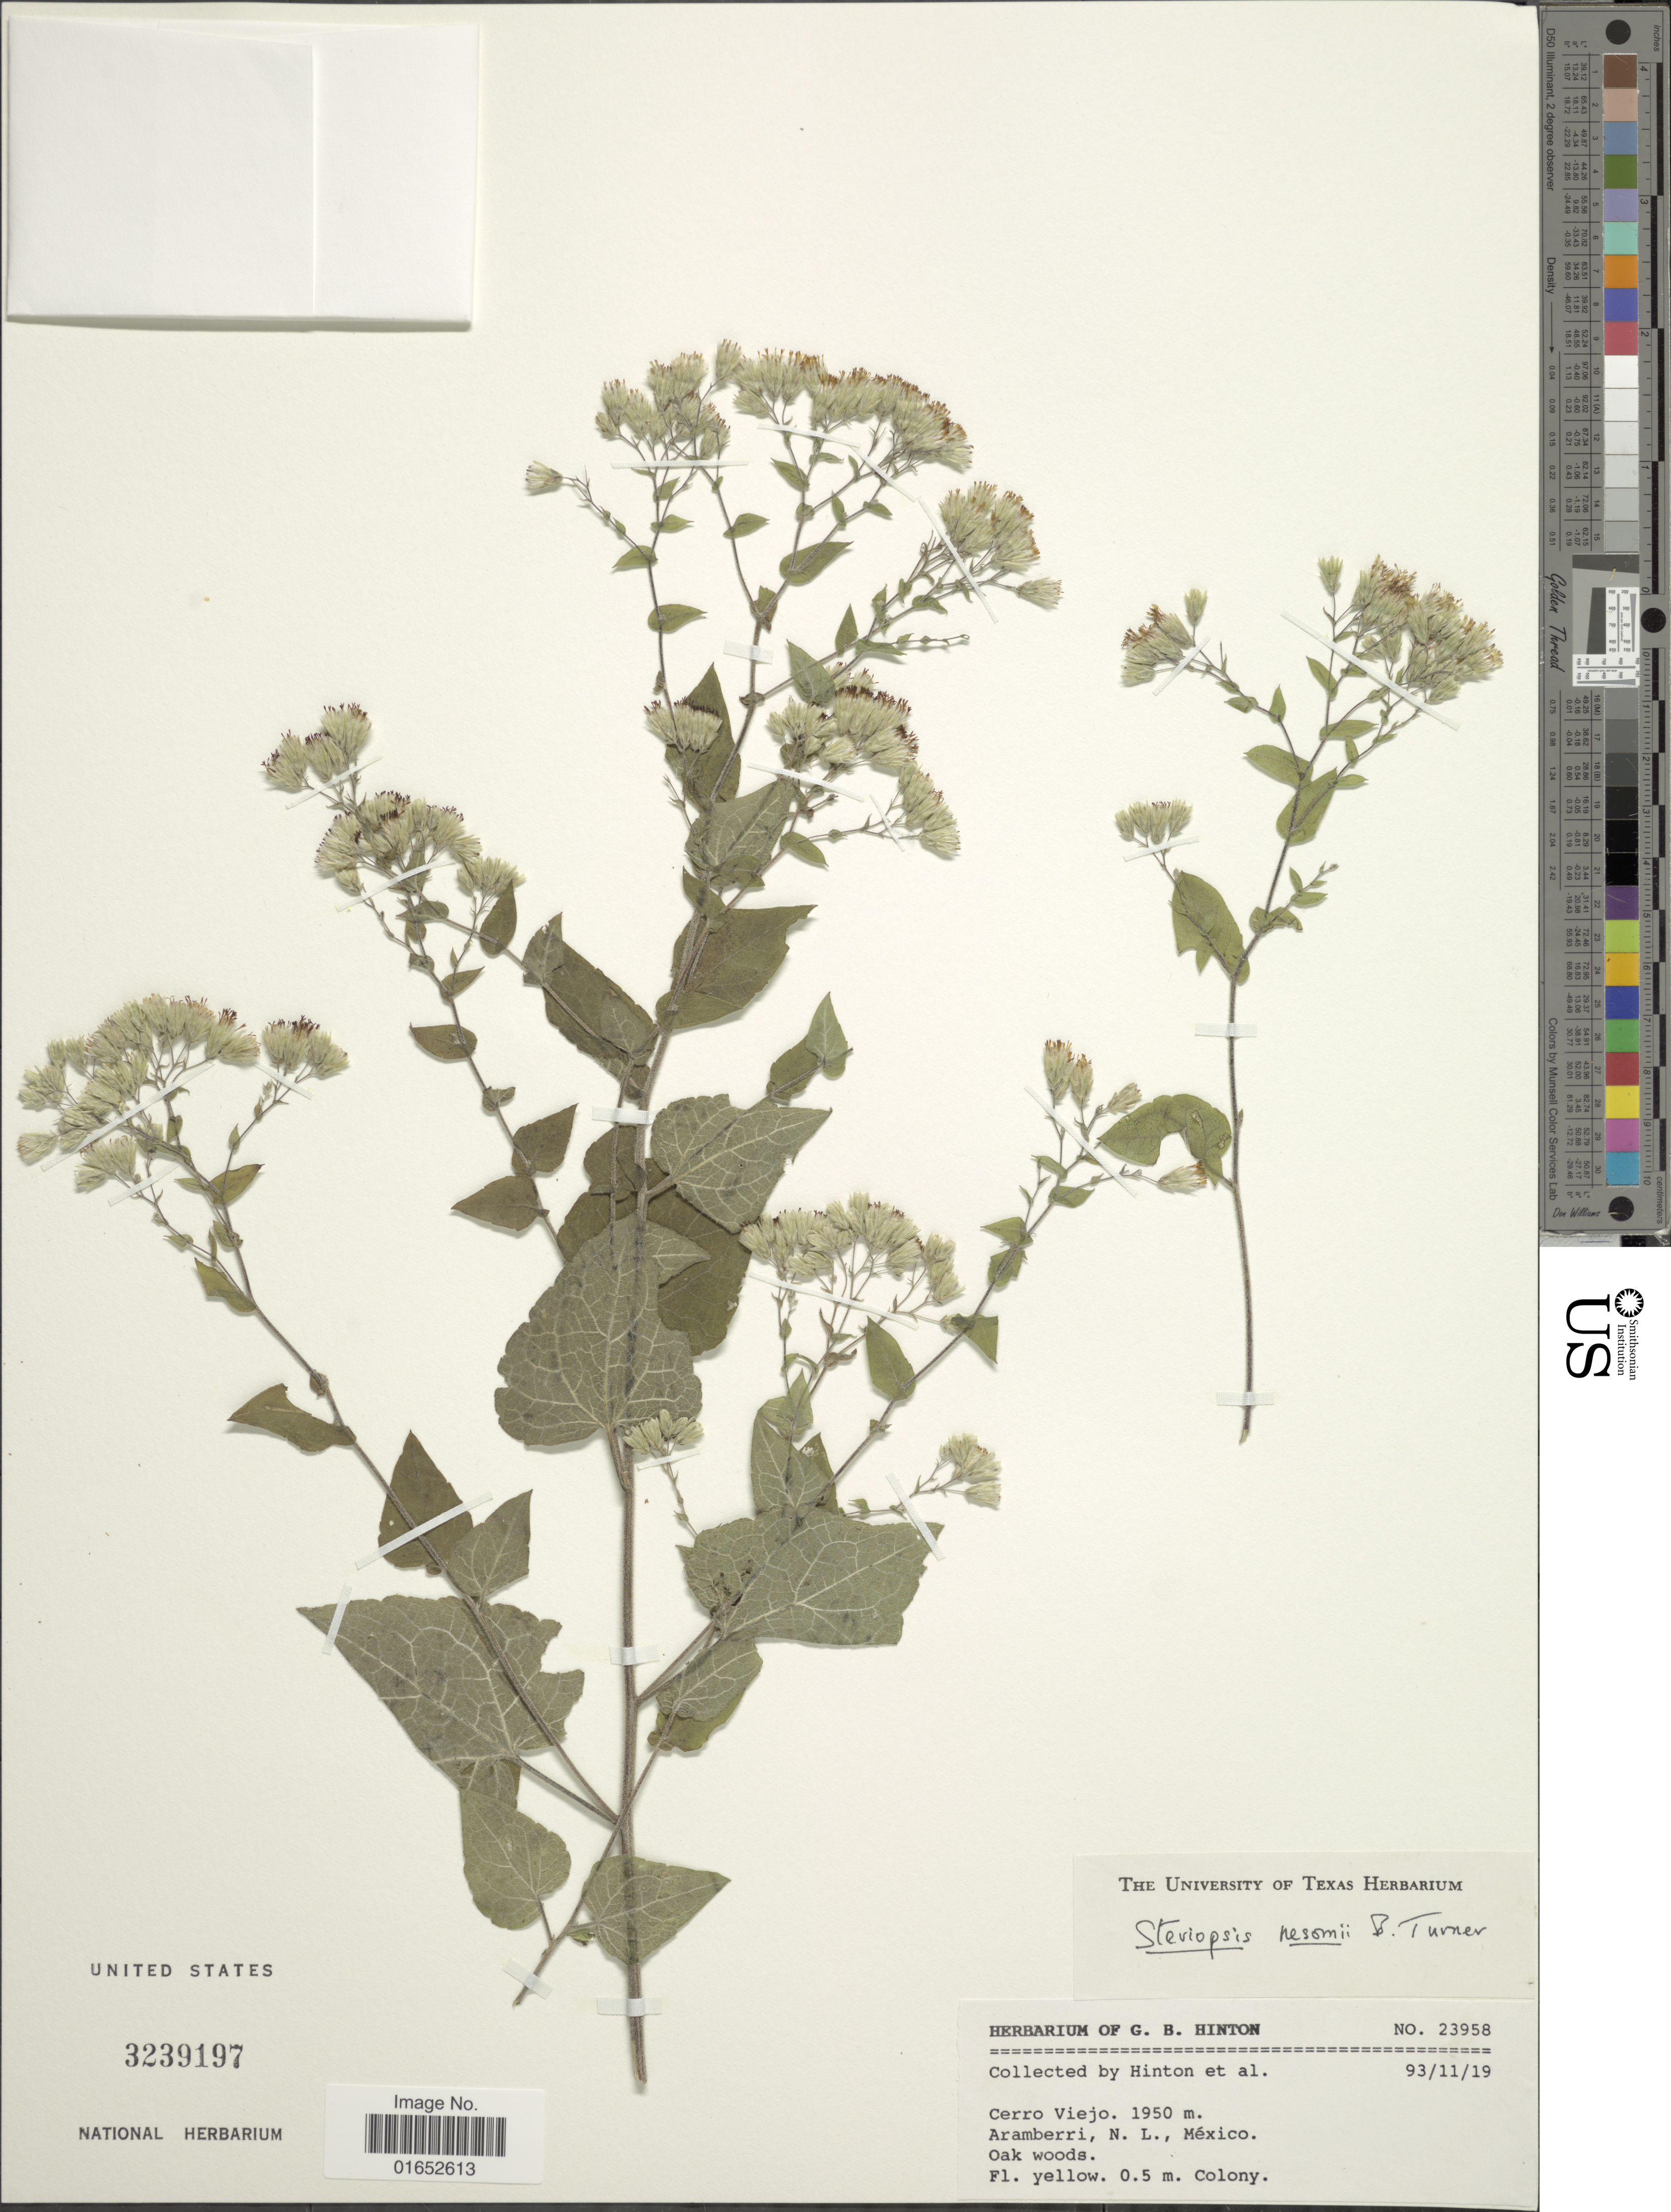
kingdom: Plantae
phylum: Tracheophyta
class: Magnoliopsida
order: Asterales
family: Asteraceae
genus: Brickelliastrum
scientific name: Brickelliastrum villarealii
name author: R.M. King & H. Rob.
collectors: G. B. Hinton & et al.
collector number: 23958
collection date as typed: Transcribed d/m/y: 19/11/93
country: Mexico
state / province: México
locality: Cerro Viejo, Aramberri, N.L., Oak woods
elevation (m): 1950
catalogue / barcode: US 3239197